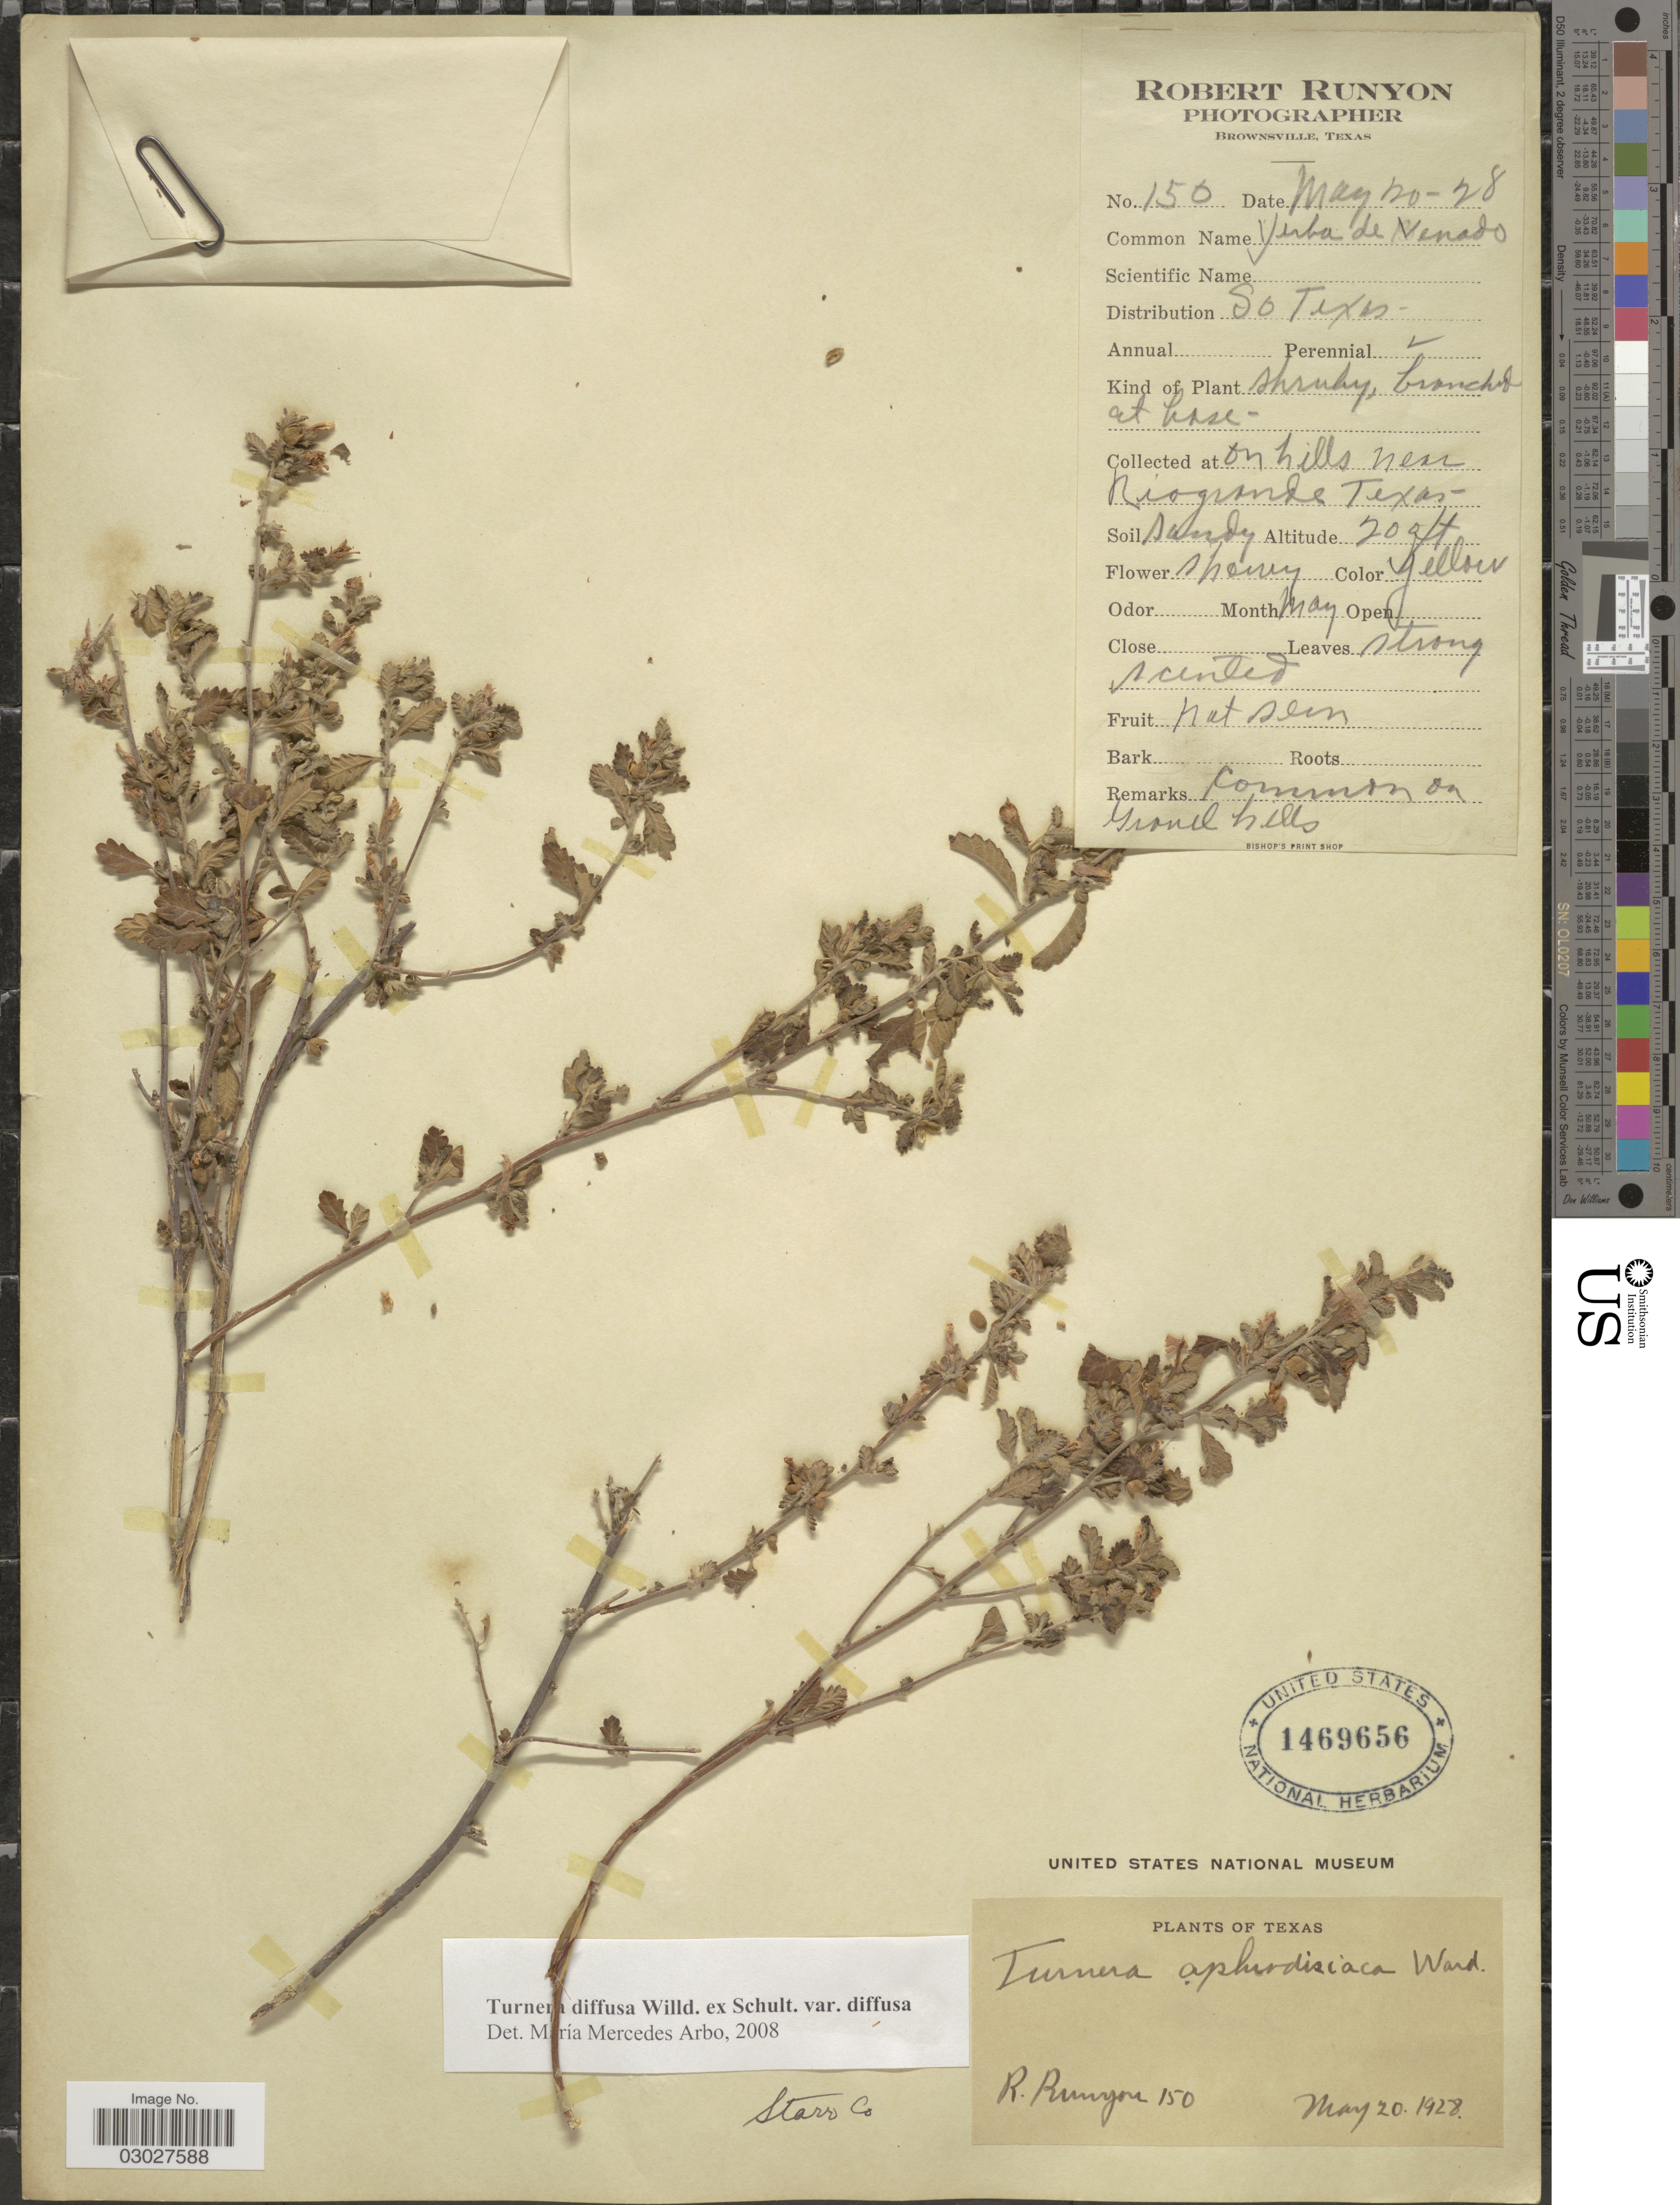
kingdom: Plantae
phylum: Tracheophyta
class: Magnoliopsida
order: Malpighiales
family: Turneraceae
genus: Turnera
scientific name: Turnera diffusa var. aphrodisiaca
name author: (Ward) Urb.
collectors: R. Runyon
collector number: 150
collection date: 1928-05-20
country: United States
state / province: Texas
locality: Starr Co. On hills near Rio Grande.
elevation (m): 61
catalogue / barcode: US 1469656